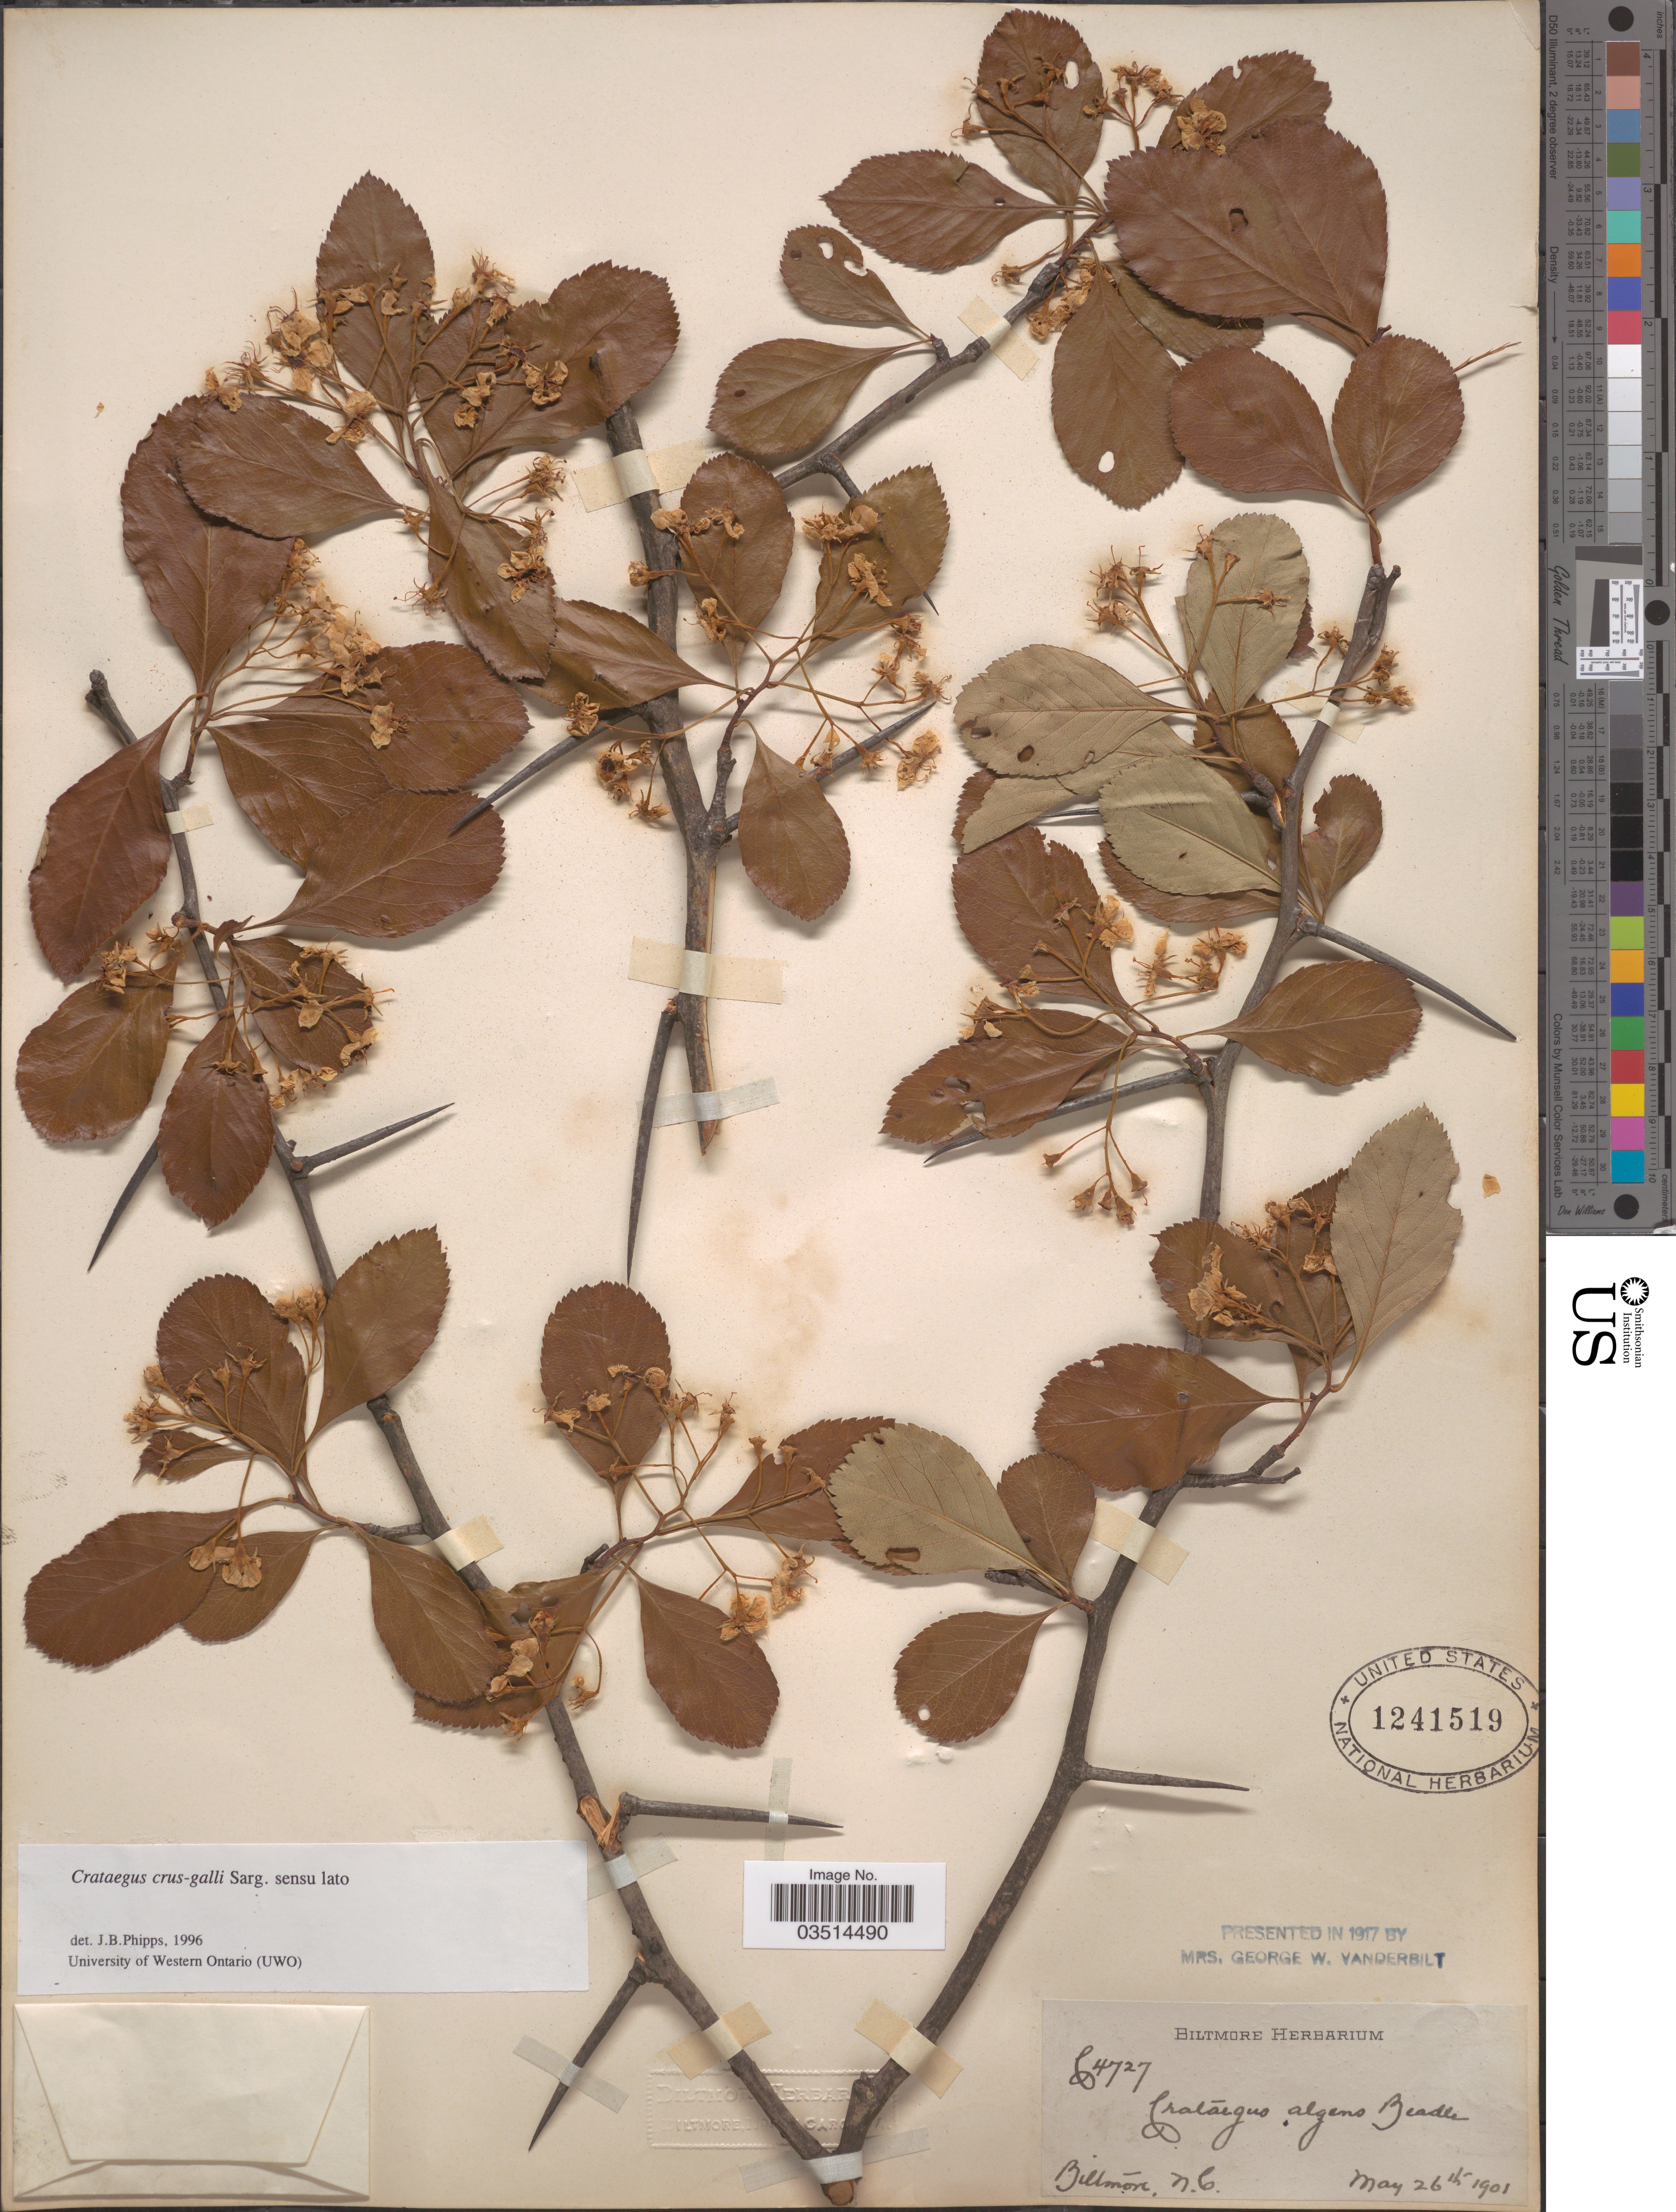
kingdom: Plantae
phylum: Tracheophyta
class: Magnoliopsida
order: Rosales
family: Rosaceae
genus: Crataegus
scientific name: Crataegus crus-galli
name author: L.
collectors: ex herb. Biltmore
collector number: C4727*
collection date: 1901-05-26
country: United States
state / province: North Carolina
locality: Biltmore.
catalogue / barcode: US 1241519